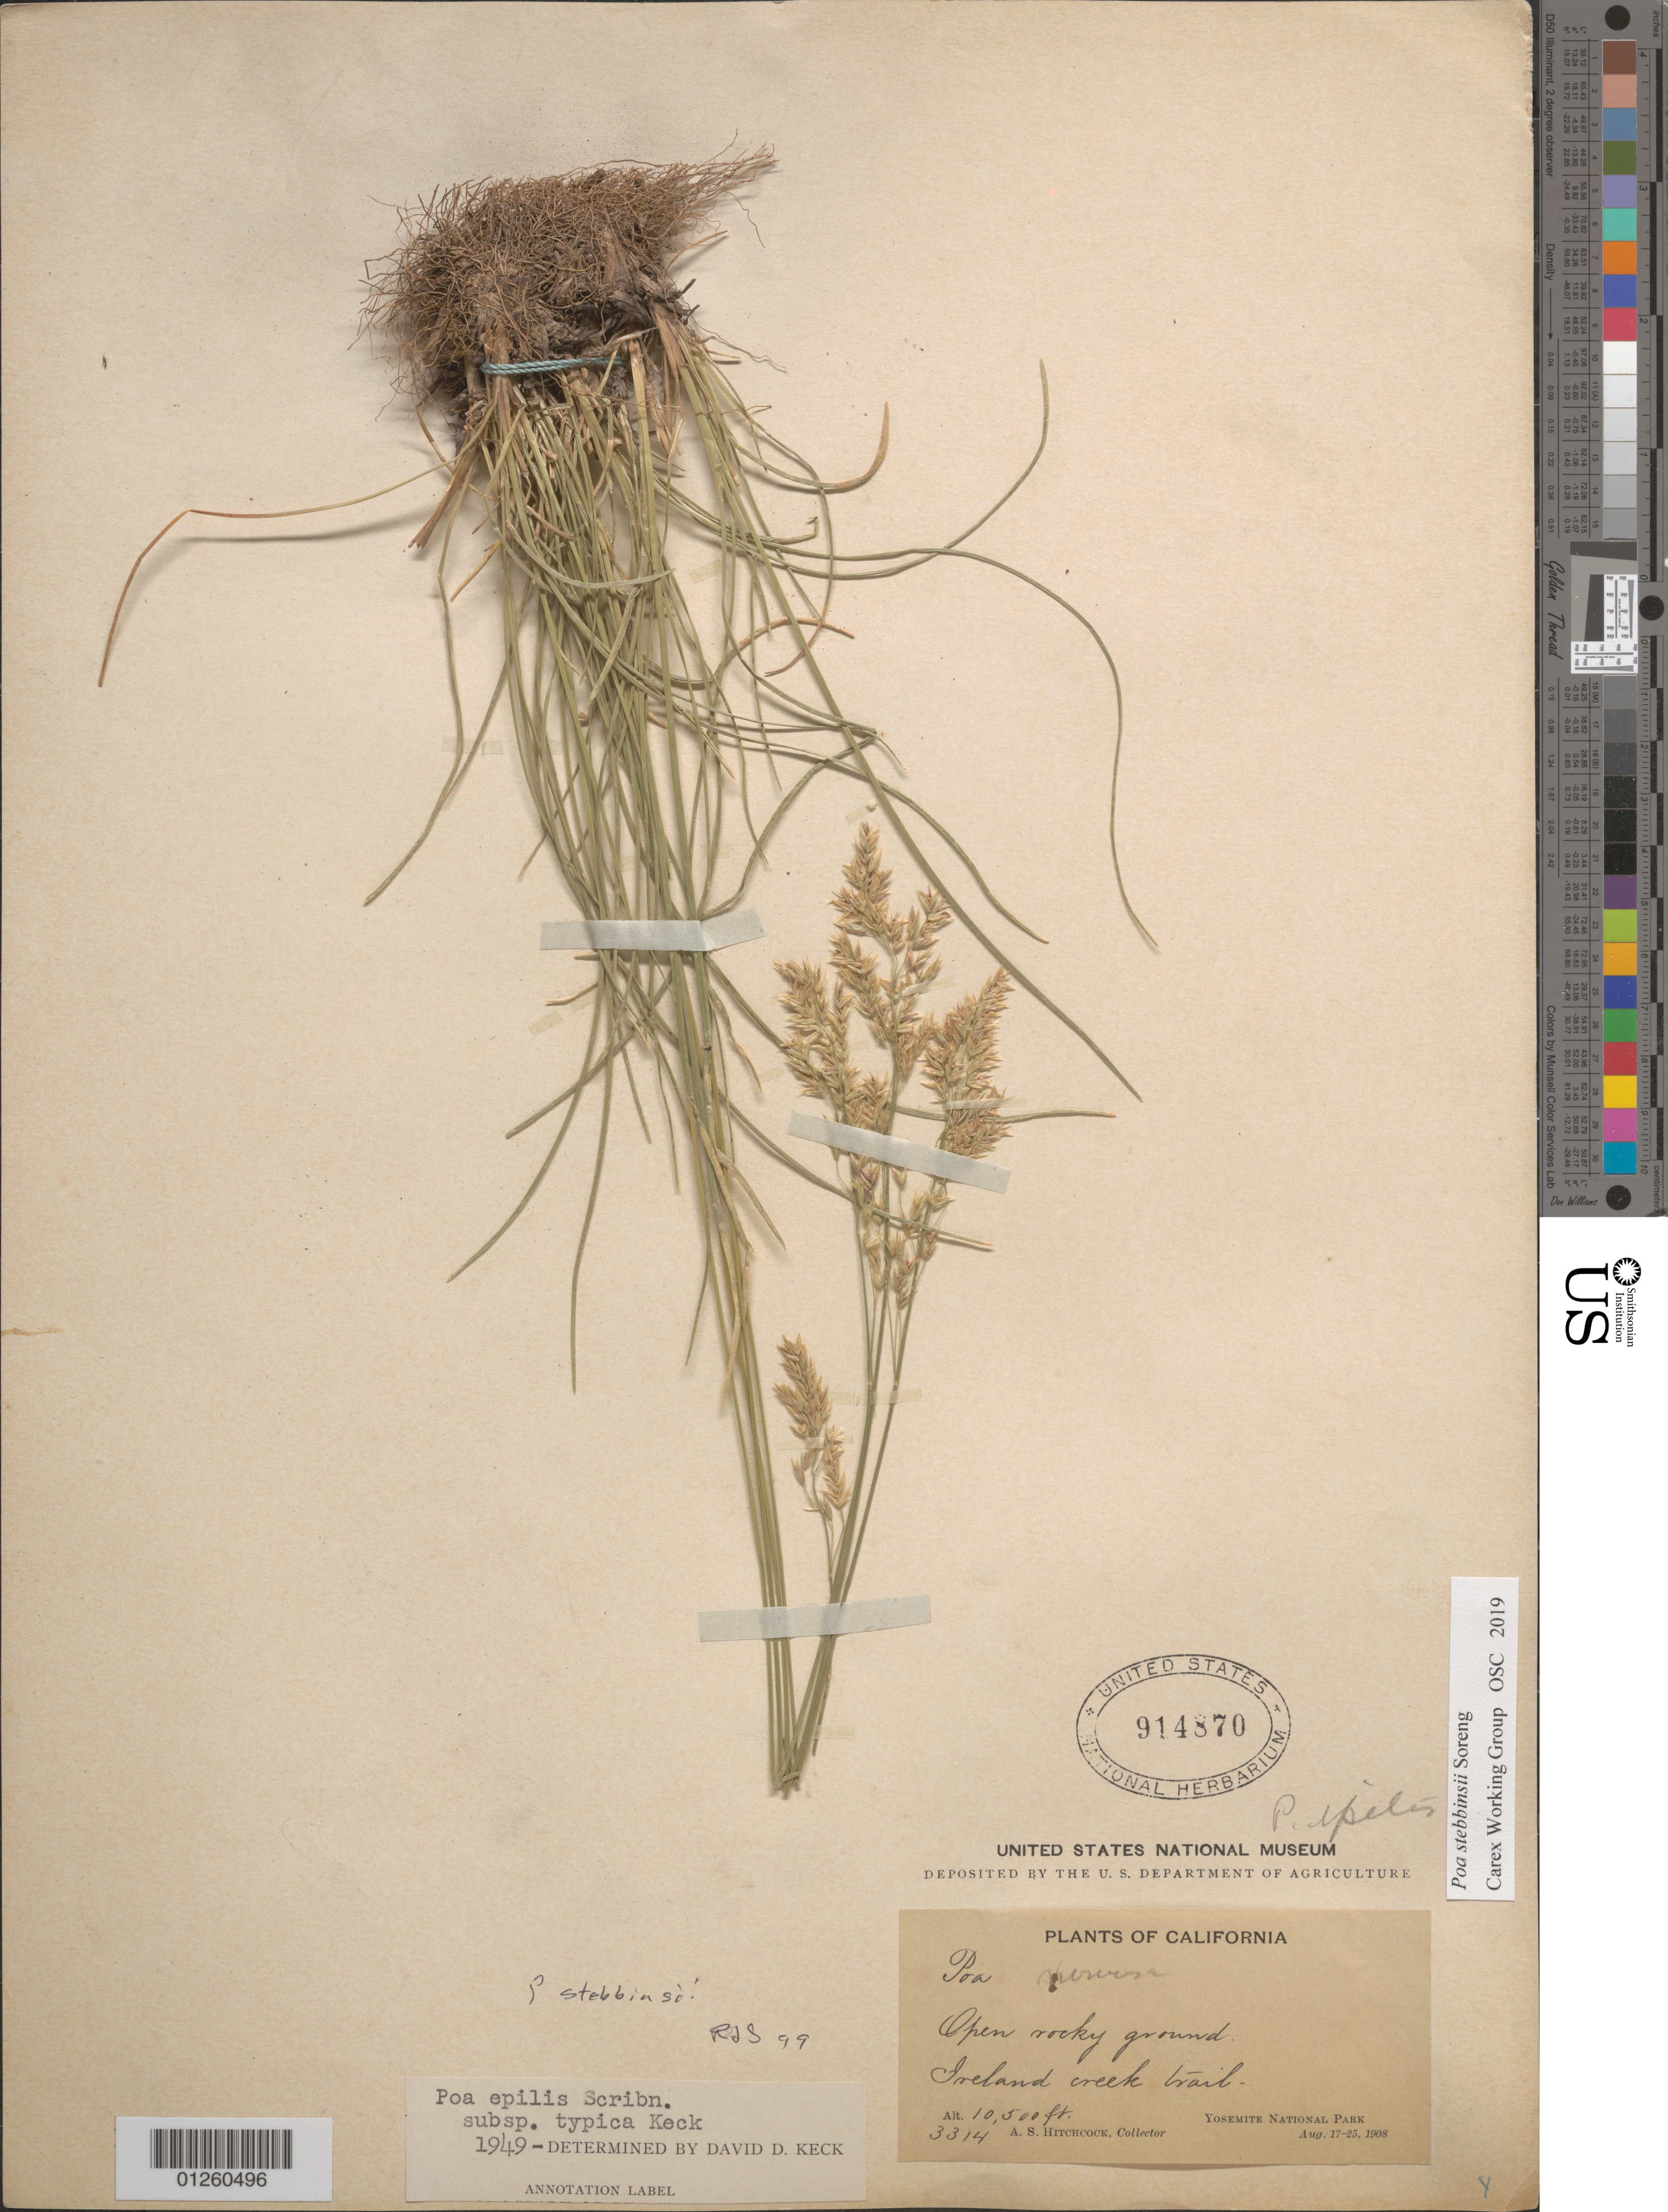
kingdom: Plantae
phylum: Tracheophyta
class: Liliopsida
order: Poales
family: Poaceae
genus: Poa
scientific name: Poa stebbinsii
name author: Soreng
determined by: Soreng, Robert J., Research Associate (BOT), Smithsonian Institution - National Museum of Natural History (UNITED STATES)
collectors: A. Hitchcock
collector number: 3314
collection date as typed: Aug. 17-25, 1908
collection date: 1908-08-17/1908-08-25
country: United States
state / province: California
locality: Ireland creek trail.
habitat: Open rocky ground.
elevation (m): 3200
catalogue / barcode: US 914870